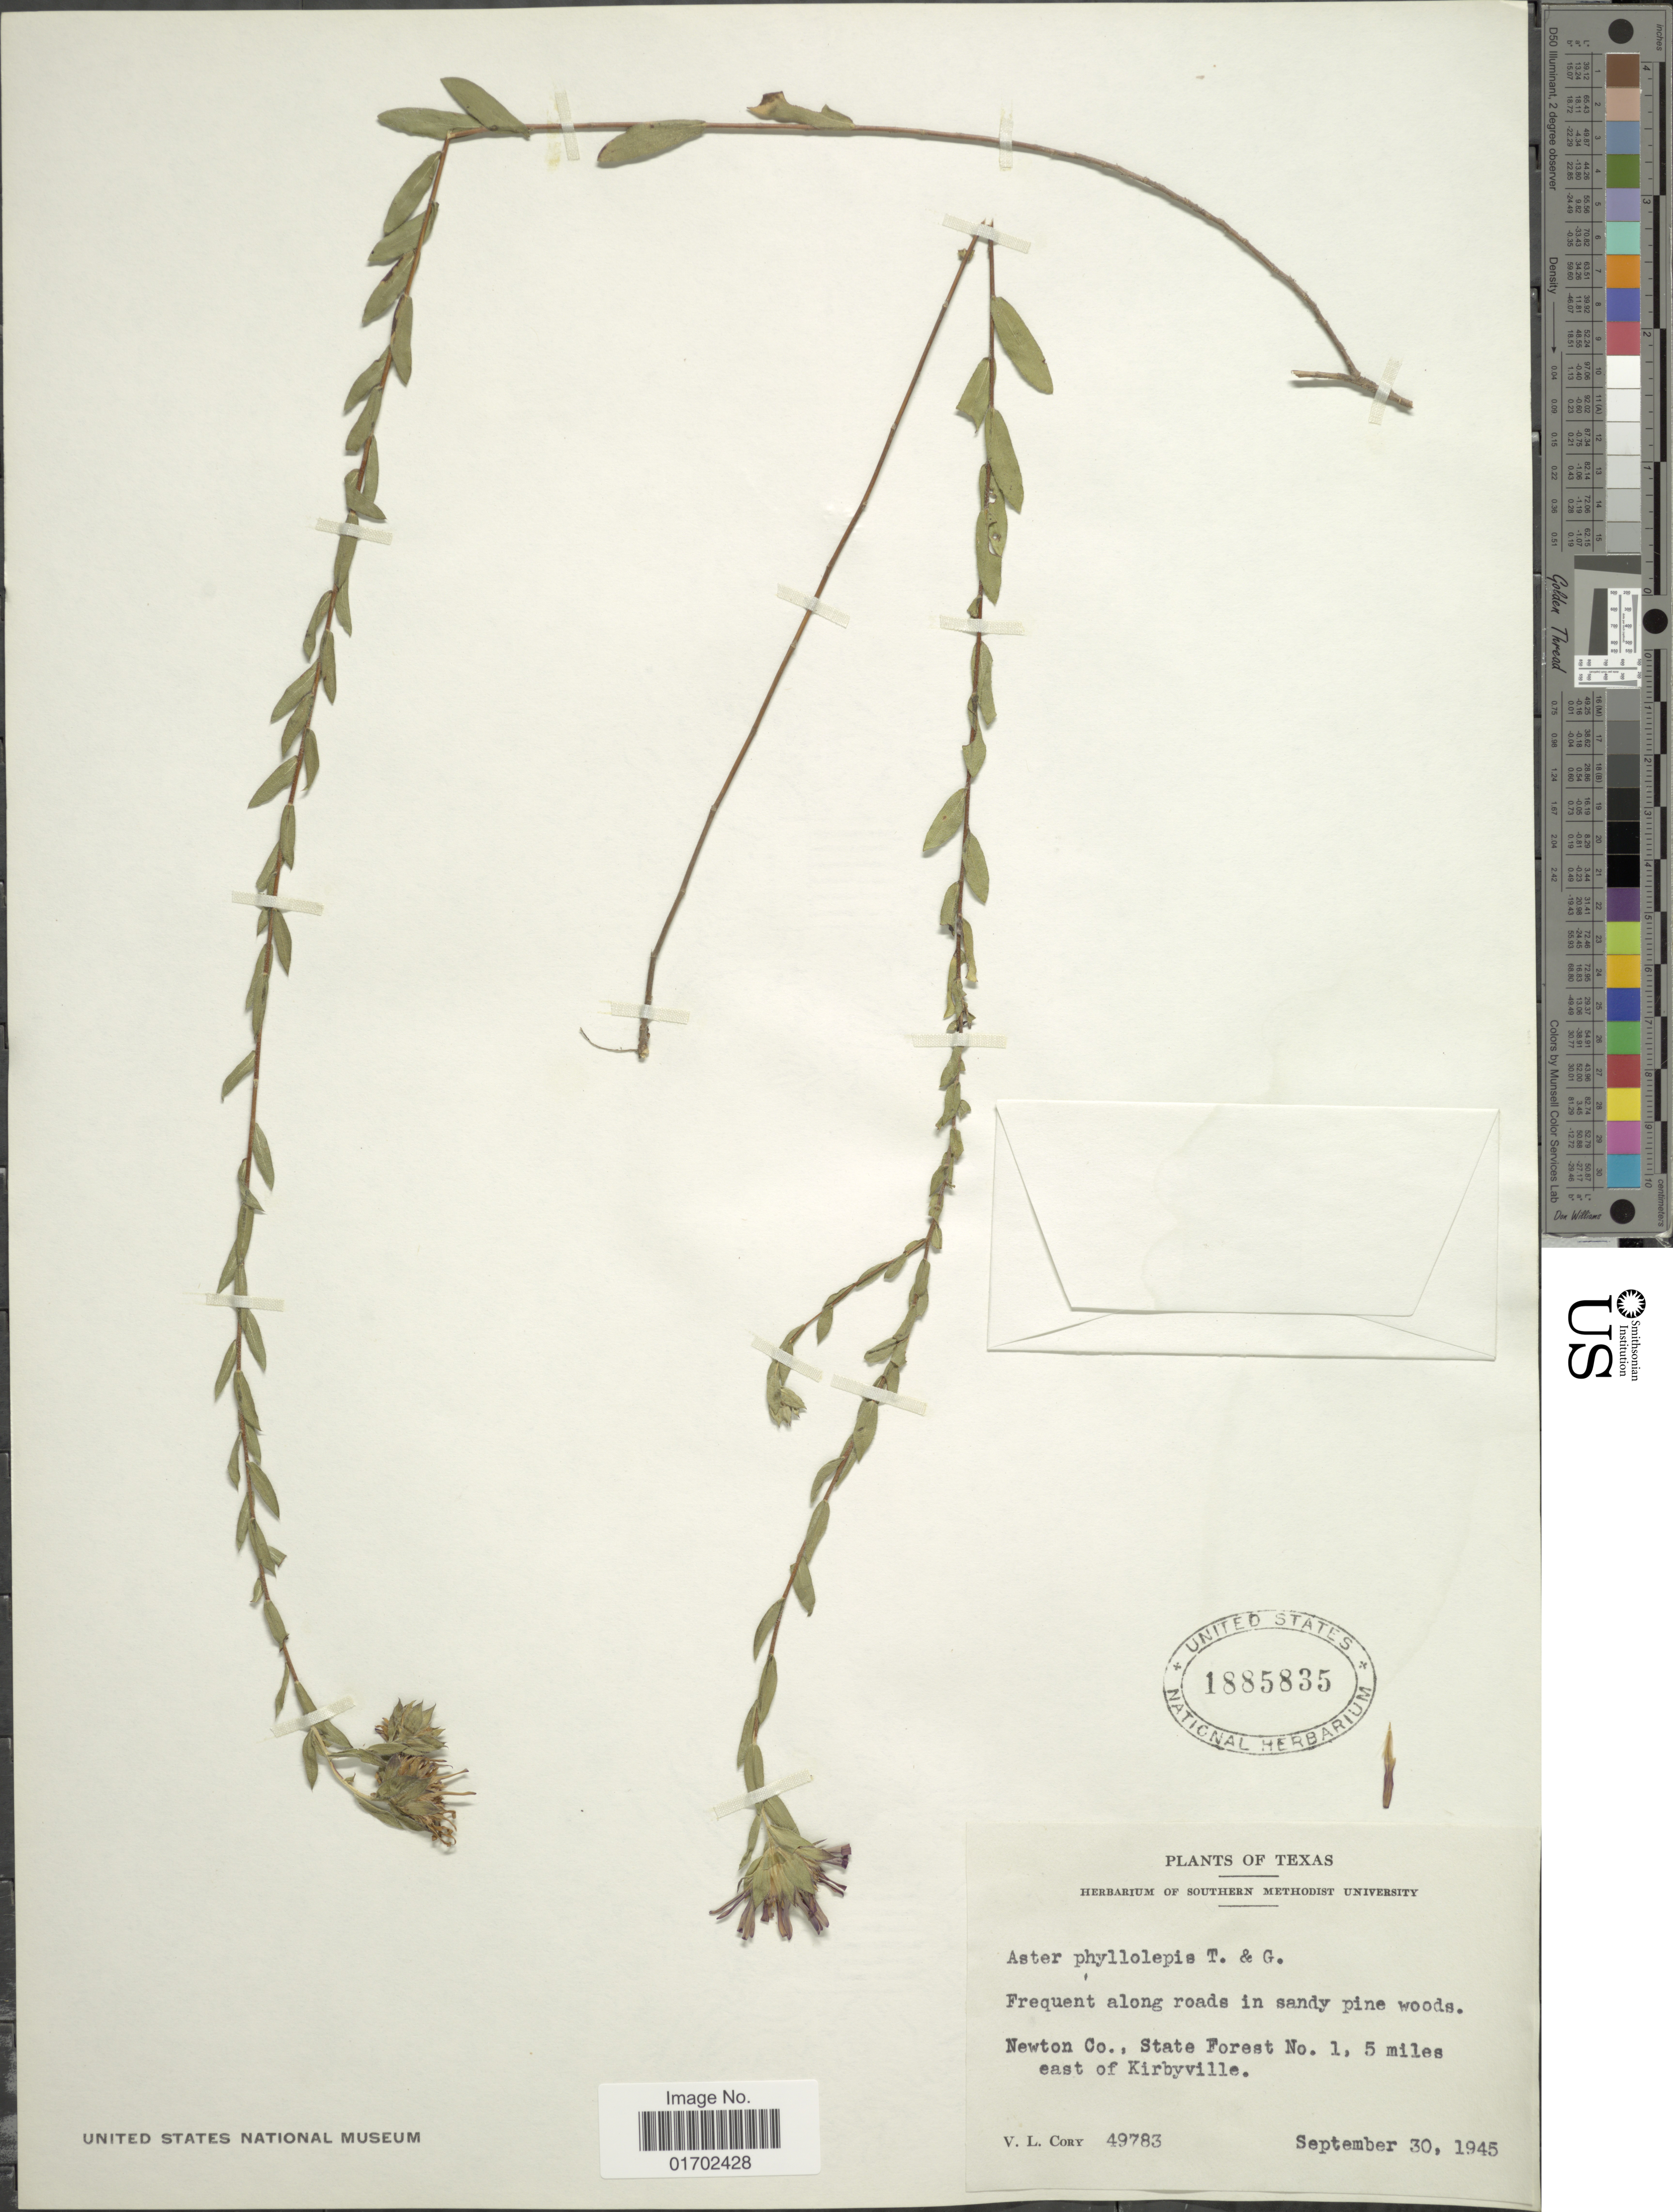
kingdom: Plantae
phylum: Tracheophyta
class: Magnoliopsida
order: Asterales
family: Asteraceae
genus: Symphyotrichum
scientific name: Symphyotrichum pratense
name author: (Raf.) G.L. Nesom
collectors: V. Cory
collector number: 49783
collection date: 1945-09-30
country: United States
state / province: Texas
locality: Texas. Newton Co., State Forest No. 1, 5 miles east of Kirbyville.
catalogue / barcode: US 1885835